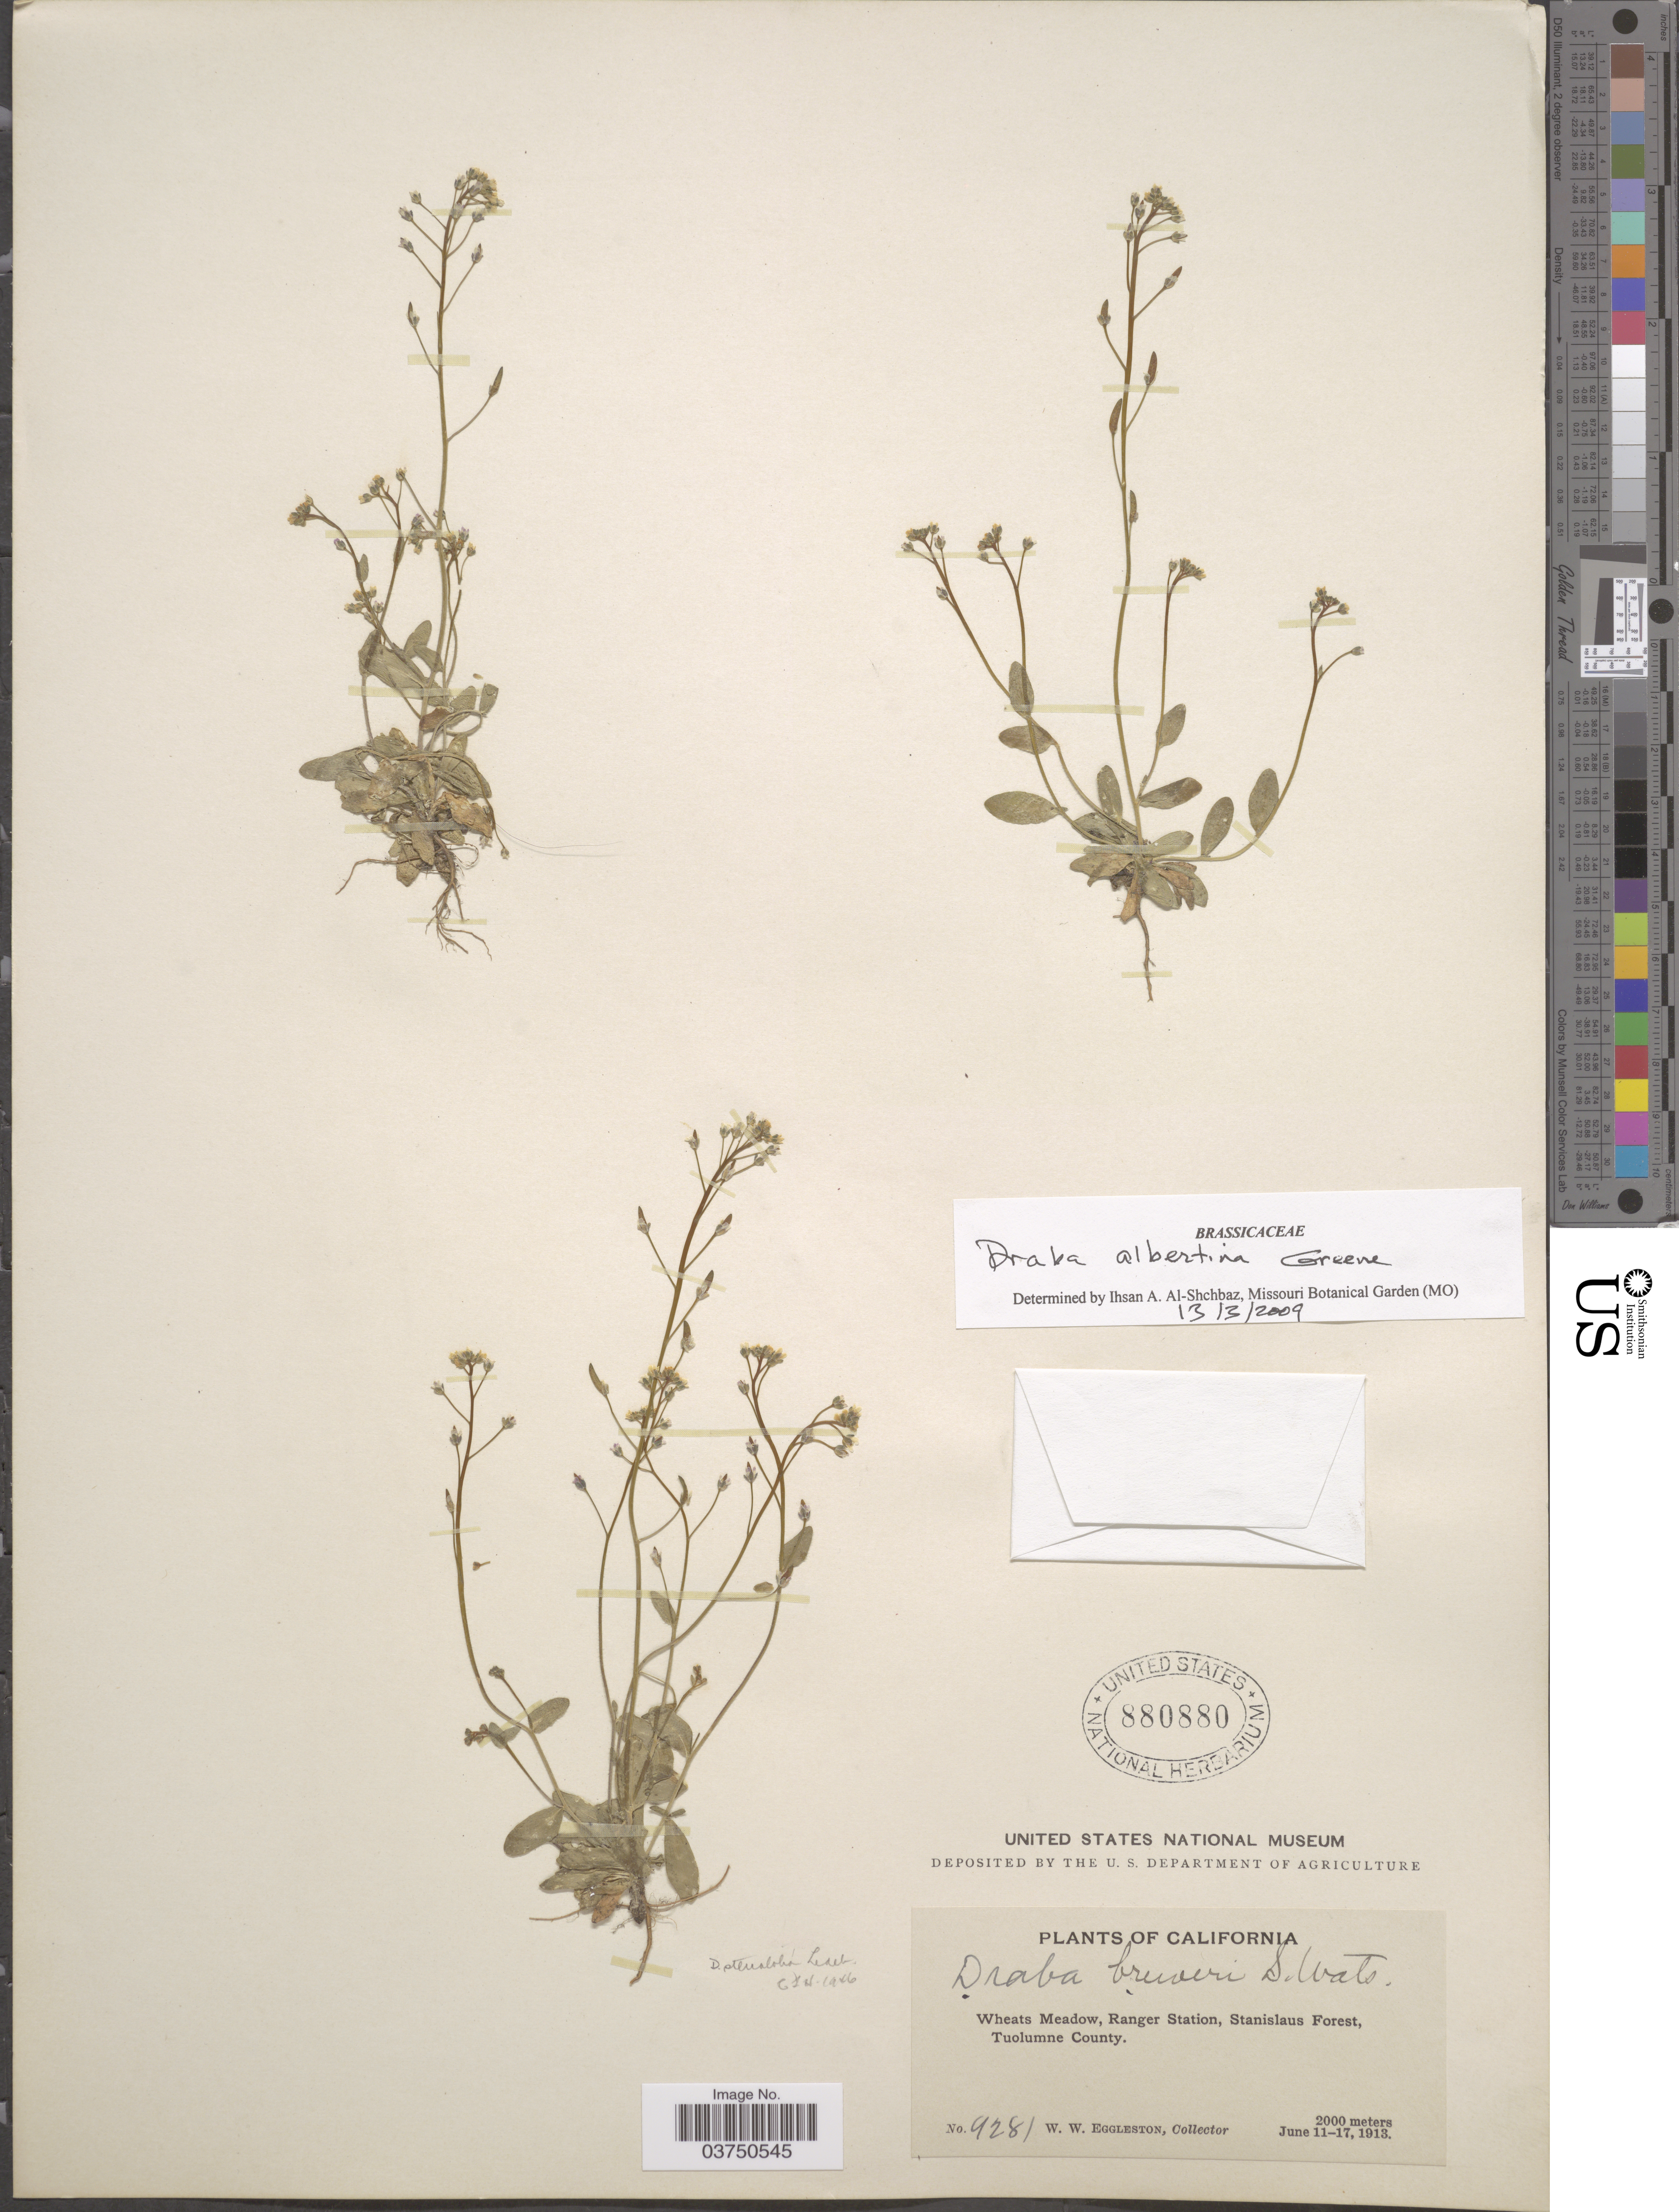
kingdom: Plantae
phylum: Tracheophyta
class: Magnoliopsida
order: Brassicales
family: Brassicaceae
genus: Draba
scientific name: Draba albertina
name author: Greene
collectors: W. W. Eggleston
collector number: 9281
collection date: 1913-06-11/1913-06-17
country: United States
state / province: California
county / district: Tuolumne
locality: Wheats Meadow, Ranger Station, Stanislaus Forest, Tuolumne County.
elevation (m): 2000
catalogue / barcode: US 880880